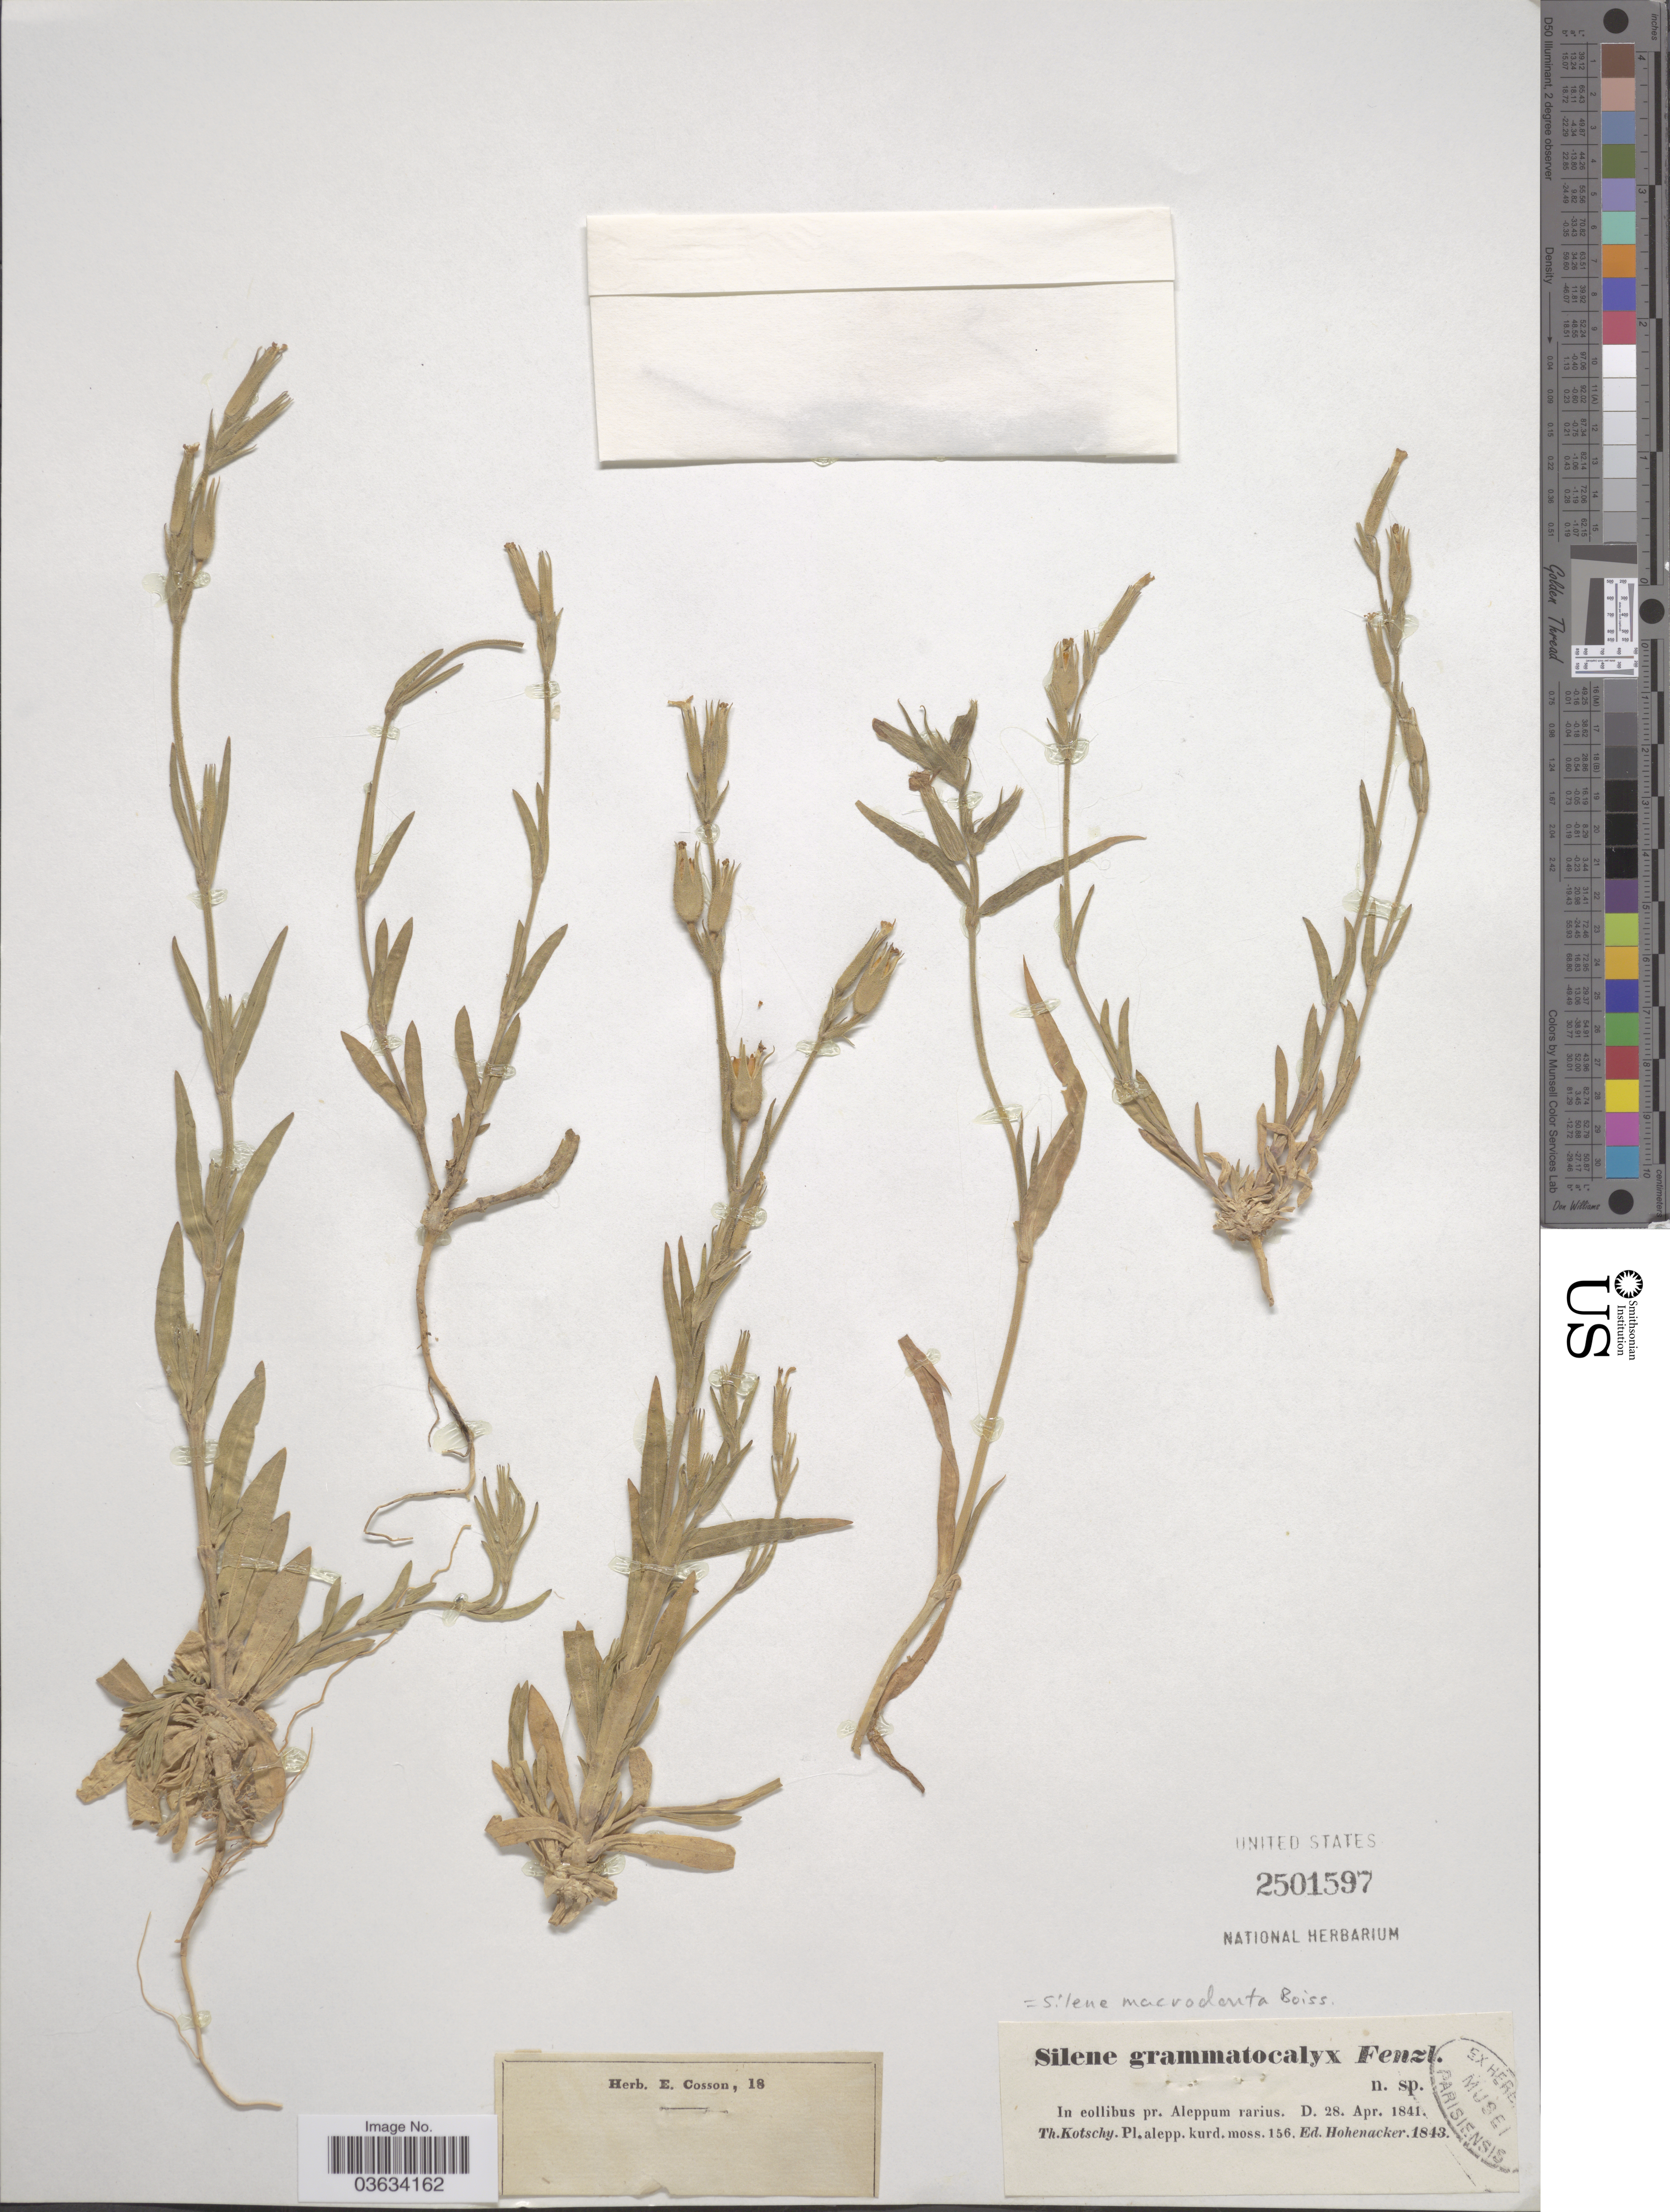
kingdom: Plantae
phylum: Tracheophyta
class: Magnoliopsida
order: Caryophyllales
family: Caryophyllaceae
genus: Silene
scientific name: Silene macrodonta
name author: Boiss.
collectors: K. G. Kotschy & E. Hohenacker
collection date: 1841-04-28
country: Syria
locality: In collibus pr. Aleppum rarius.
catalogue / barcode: US 2501597